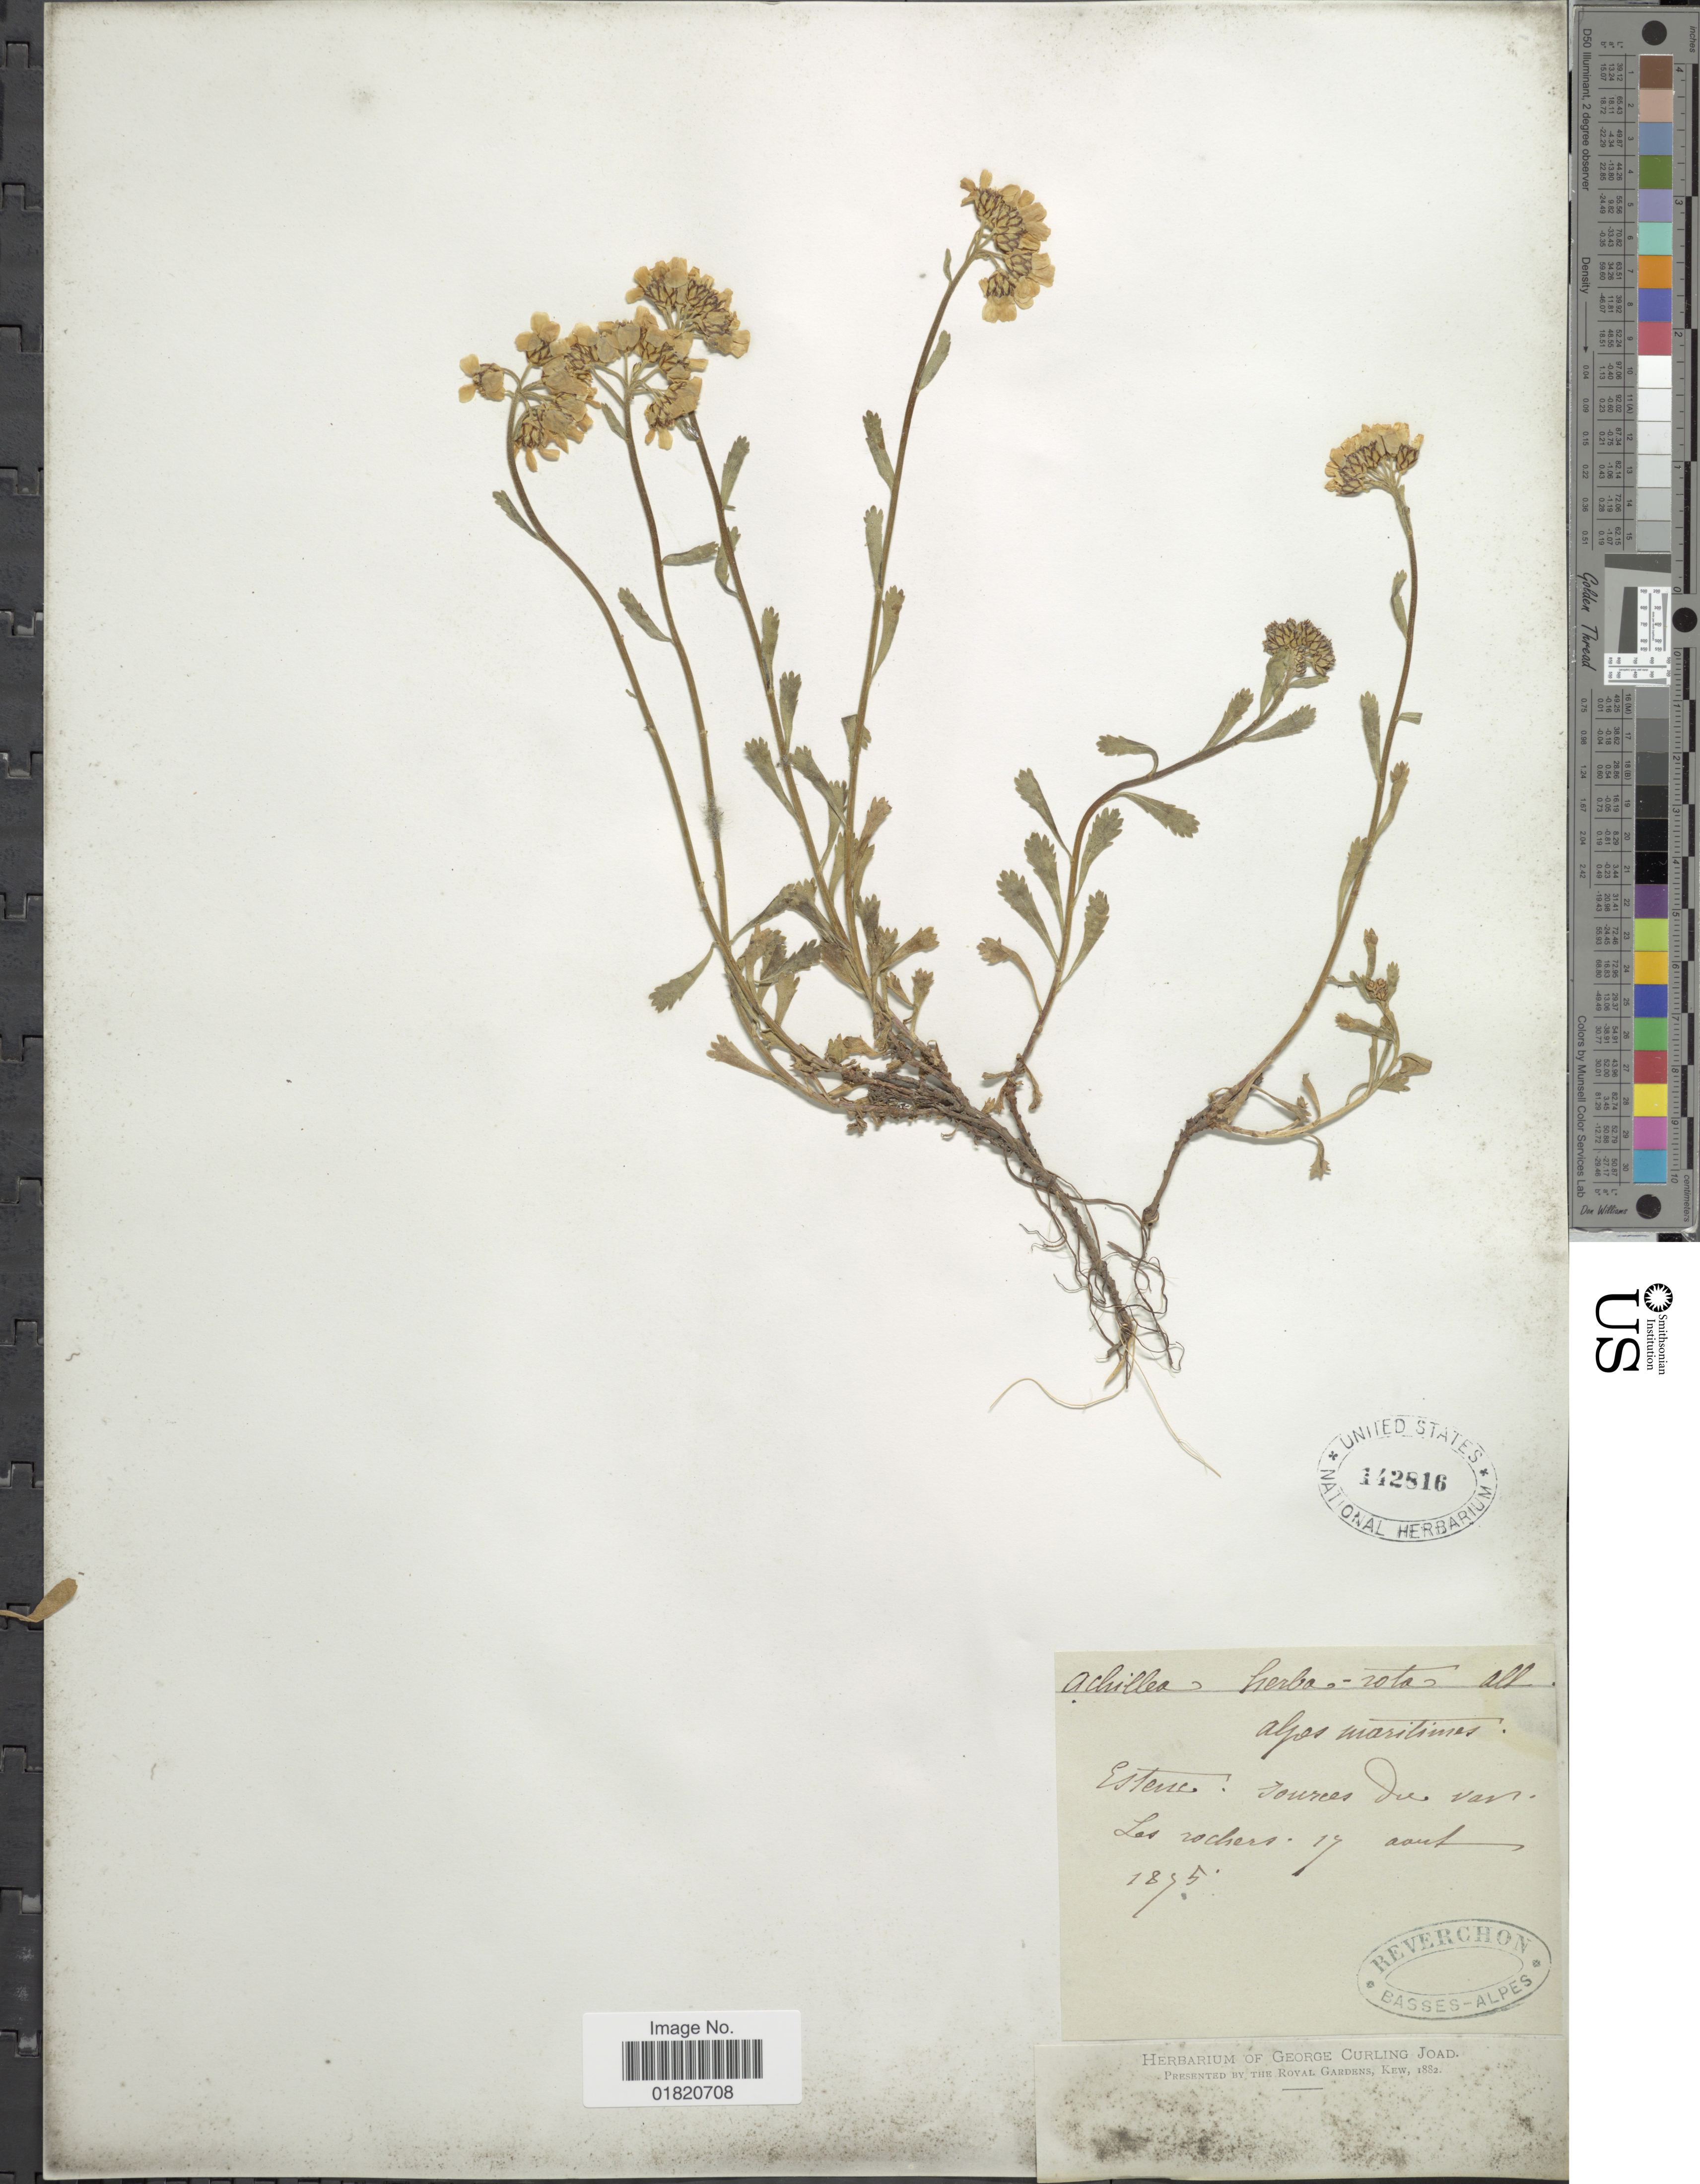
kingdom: Plantae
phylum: Tracheophyta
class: Magnoliopsida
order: Asterales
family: Asteraceae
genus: Achillea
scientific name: Achillea herbarota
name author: All.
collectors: -. Reverchon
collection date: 1875-08-17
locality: Esterne. toures du varn Las rochers [interpreted]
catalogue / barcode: US 142816